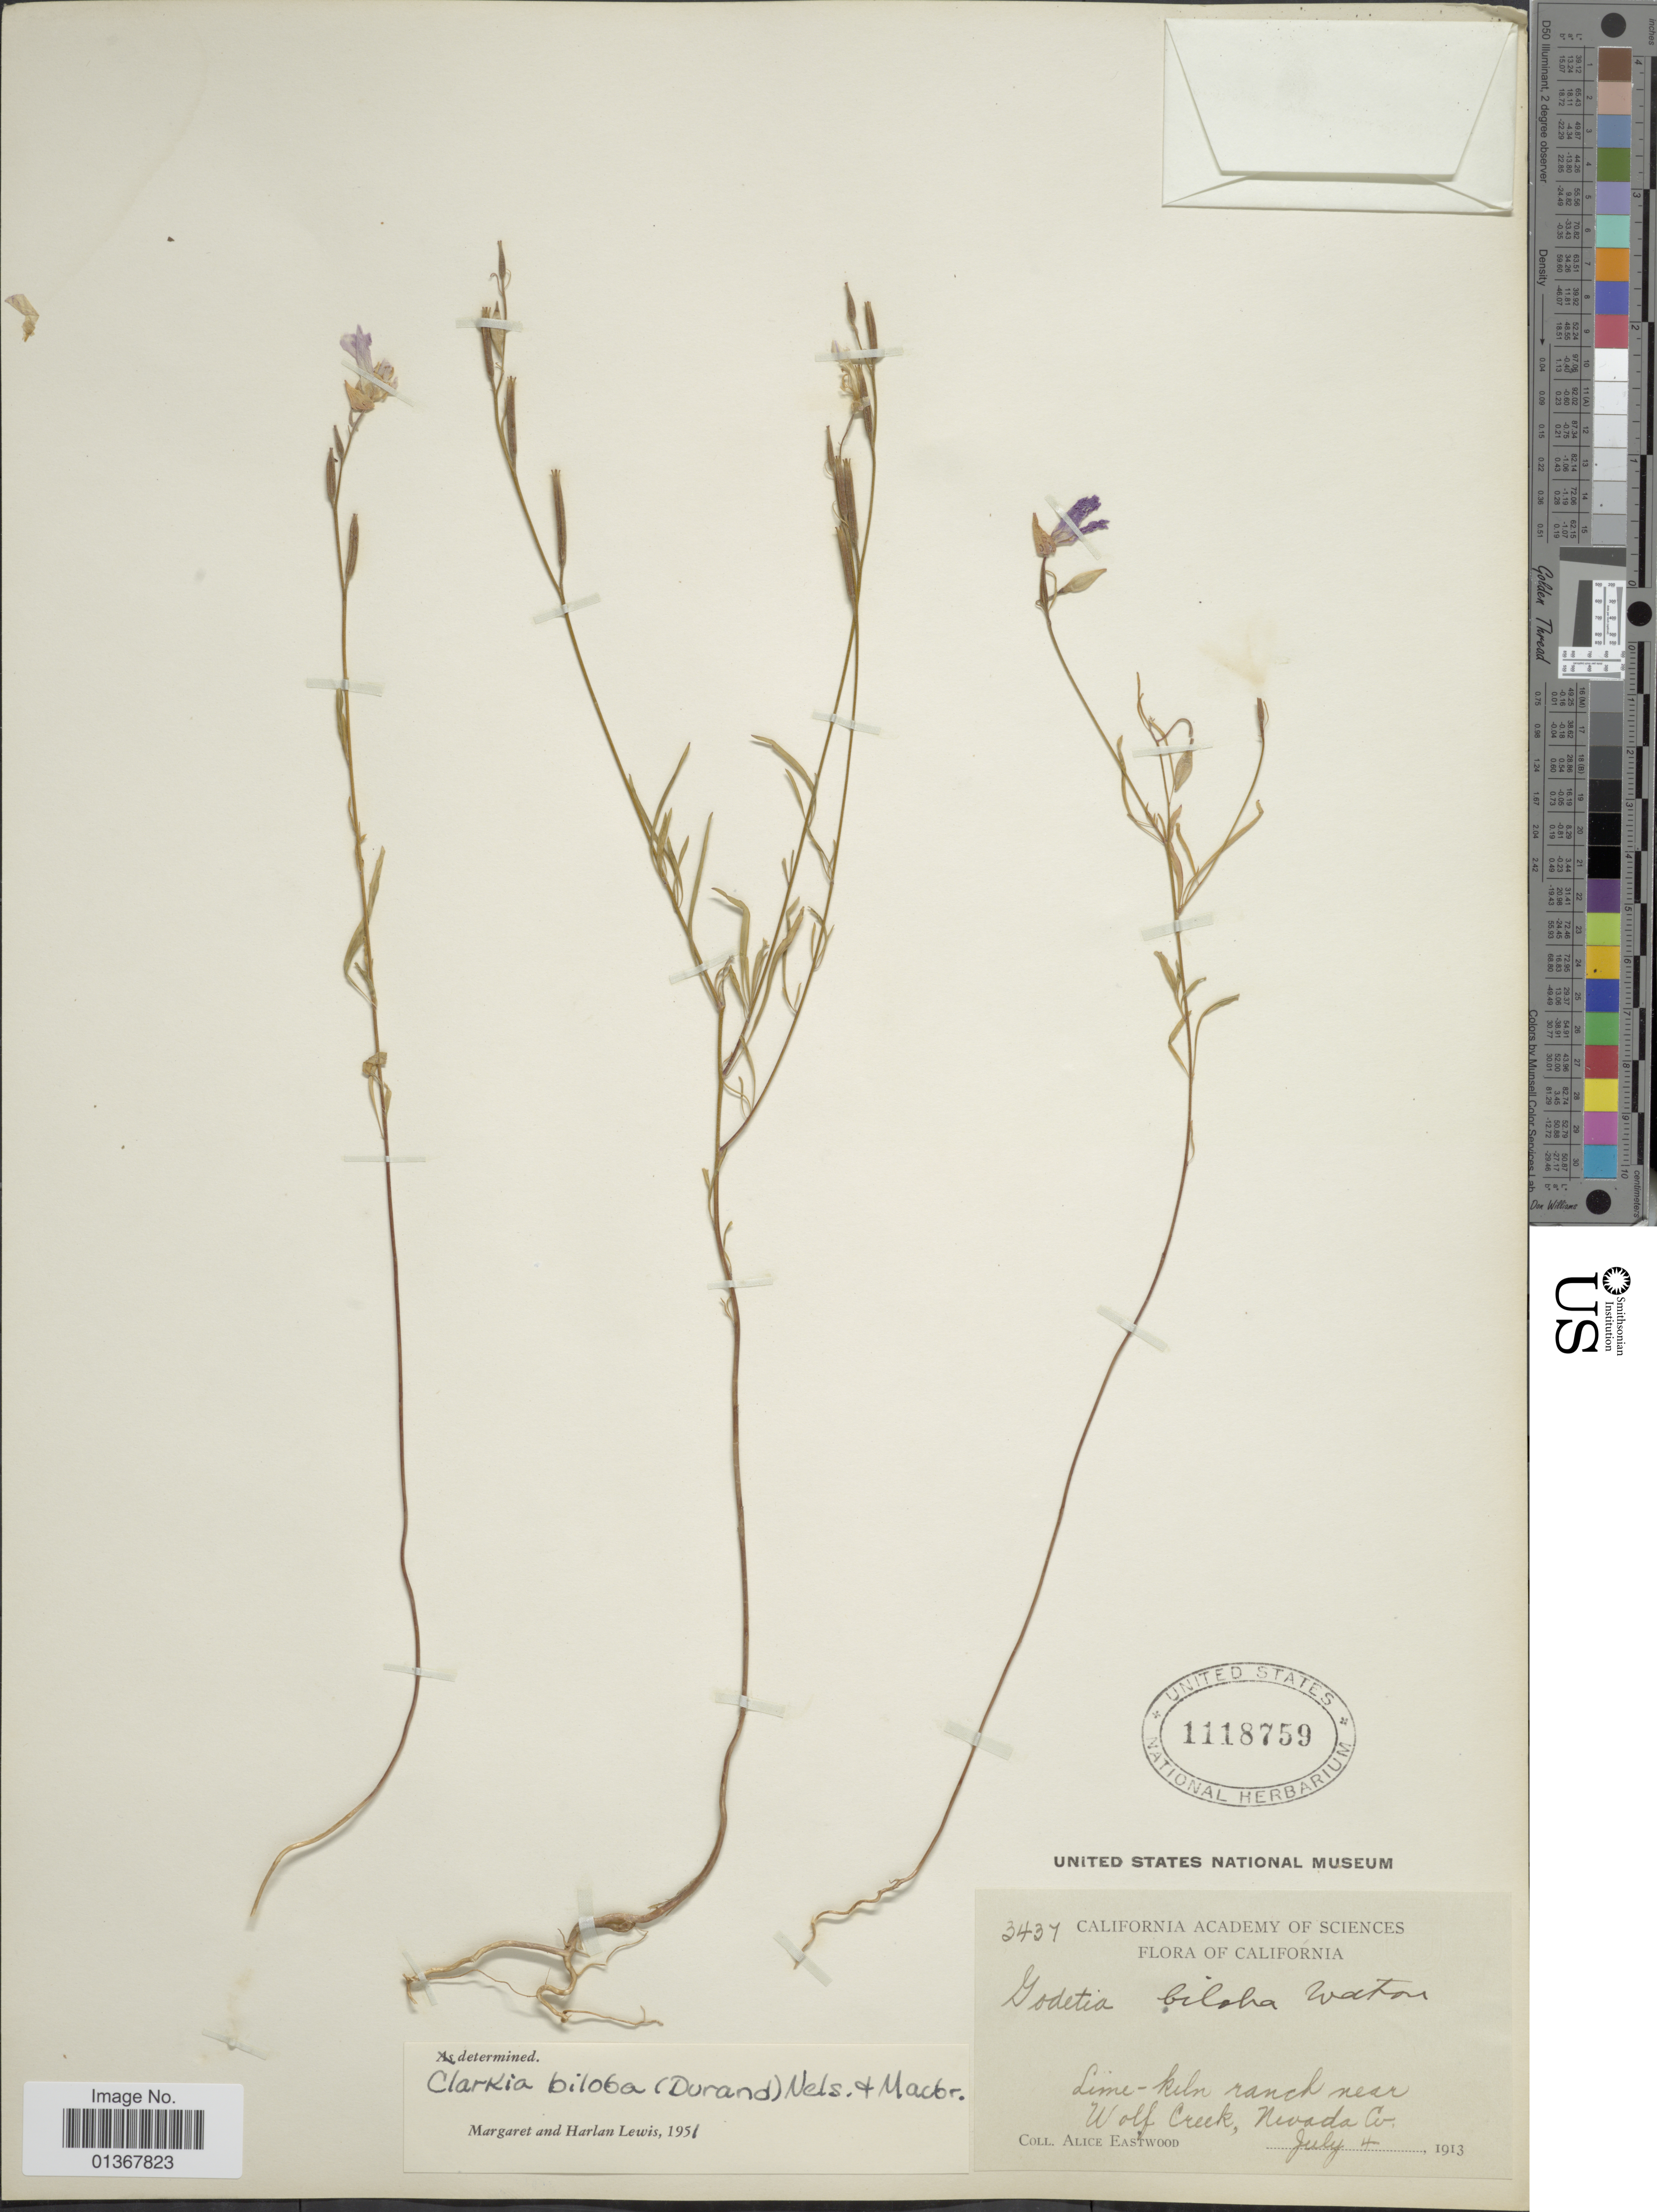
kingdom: Plantae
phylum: Tracheophyta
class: Magnoliopsida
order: Myrtales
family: Onagraceae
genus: Clarkia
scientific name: Clarkia biloba subsp. biloba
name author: (Durand) A. Nelson & J.F. Macbr.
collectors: A. Eastwood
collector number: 3437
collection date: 1913-07-04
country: United States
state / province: California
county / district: Nevada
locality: Lime-keln ranch near Wolf Creek, Nevada Co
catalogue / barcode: US 1118759